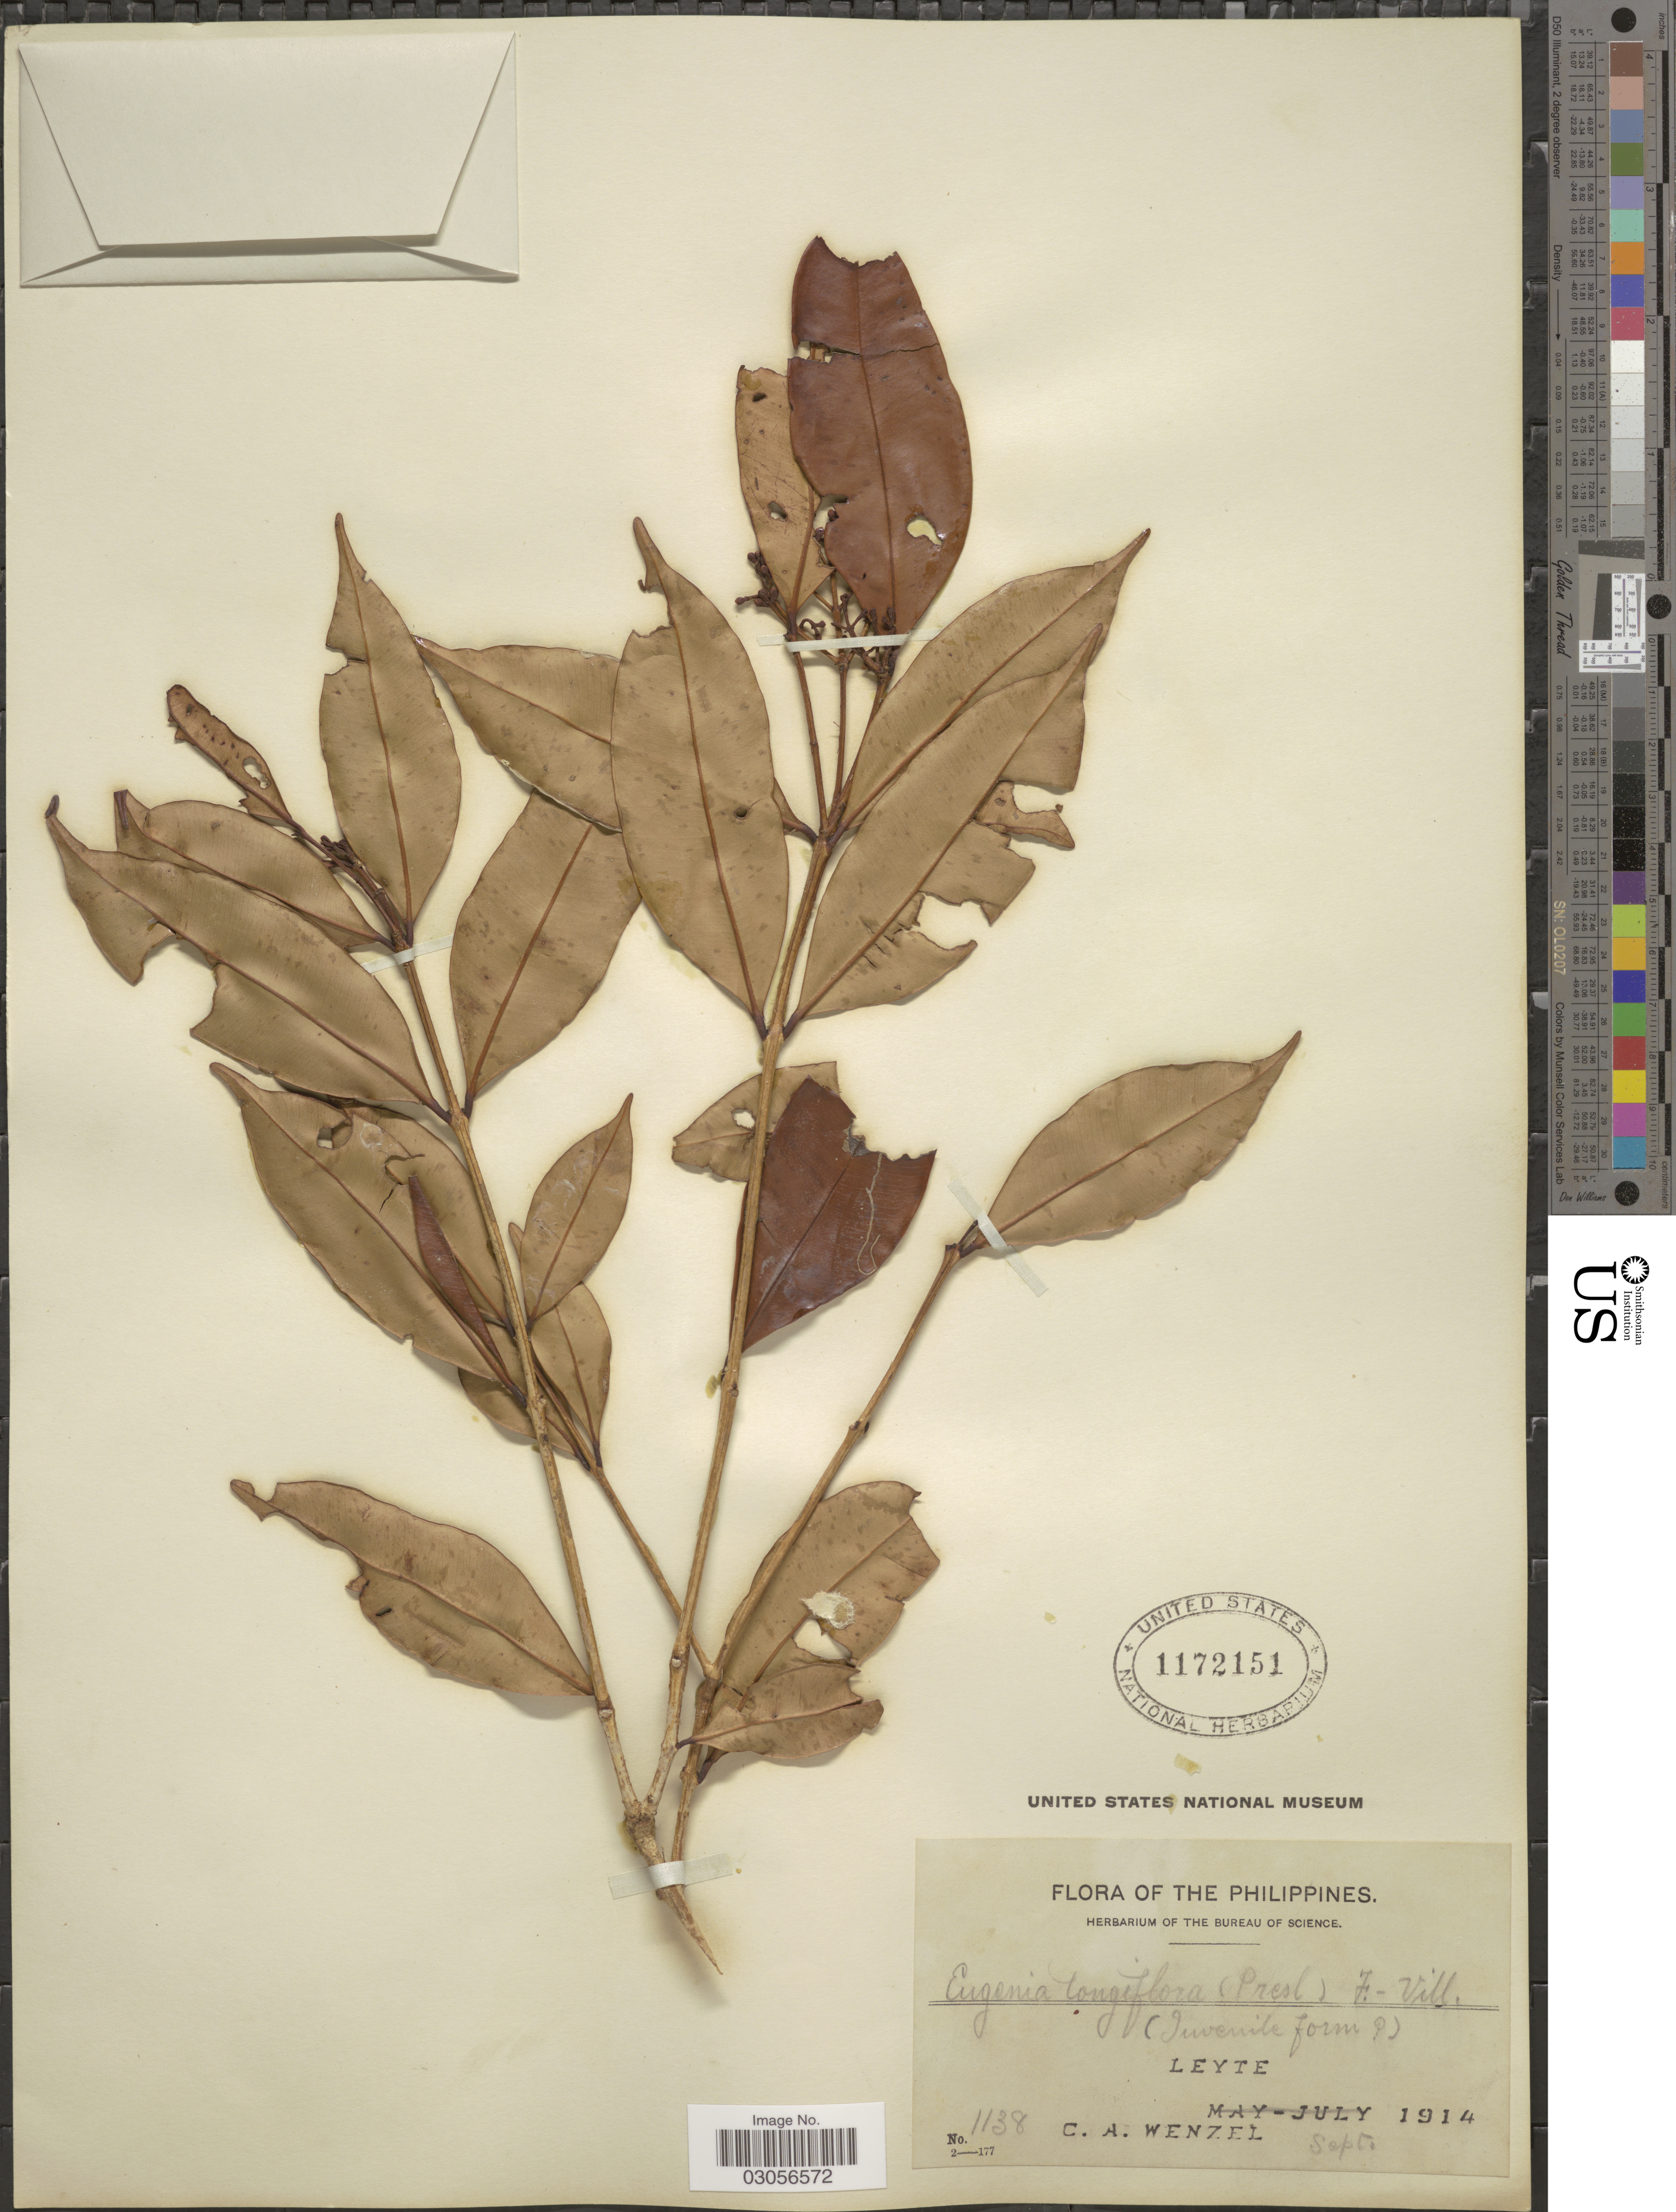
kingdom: Plantae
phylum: Tracheophyta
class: Magnoliopsida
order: Myrtales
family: Myrtaceae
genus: Syzygium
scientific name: Syzygium cerasiforme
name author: (Blume) Merr. & L.M. Perry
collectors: C. Wenzel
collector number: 1138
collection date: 1914-09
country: Philippines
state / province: Eastern Visayas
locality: Leyte.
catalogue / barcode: US 1172151